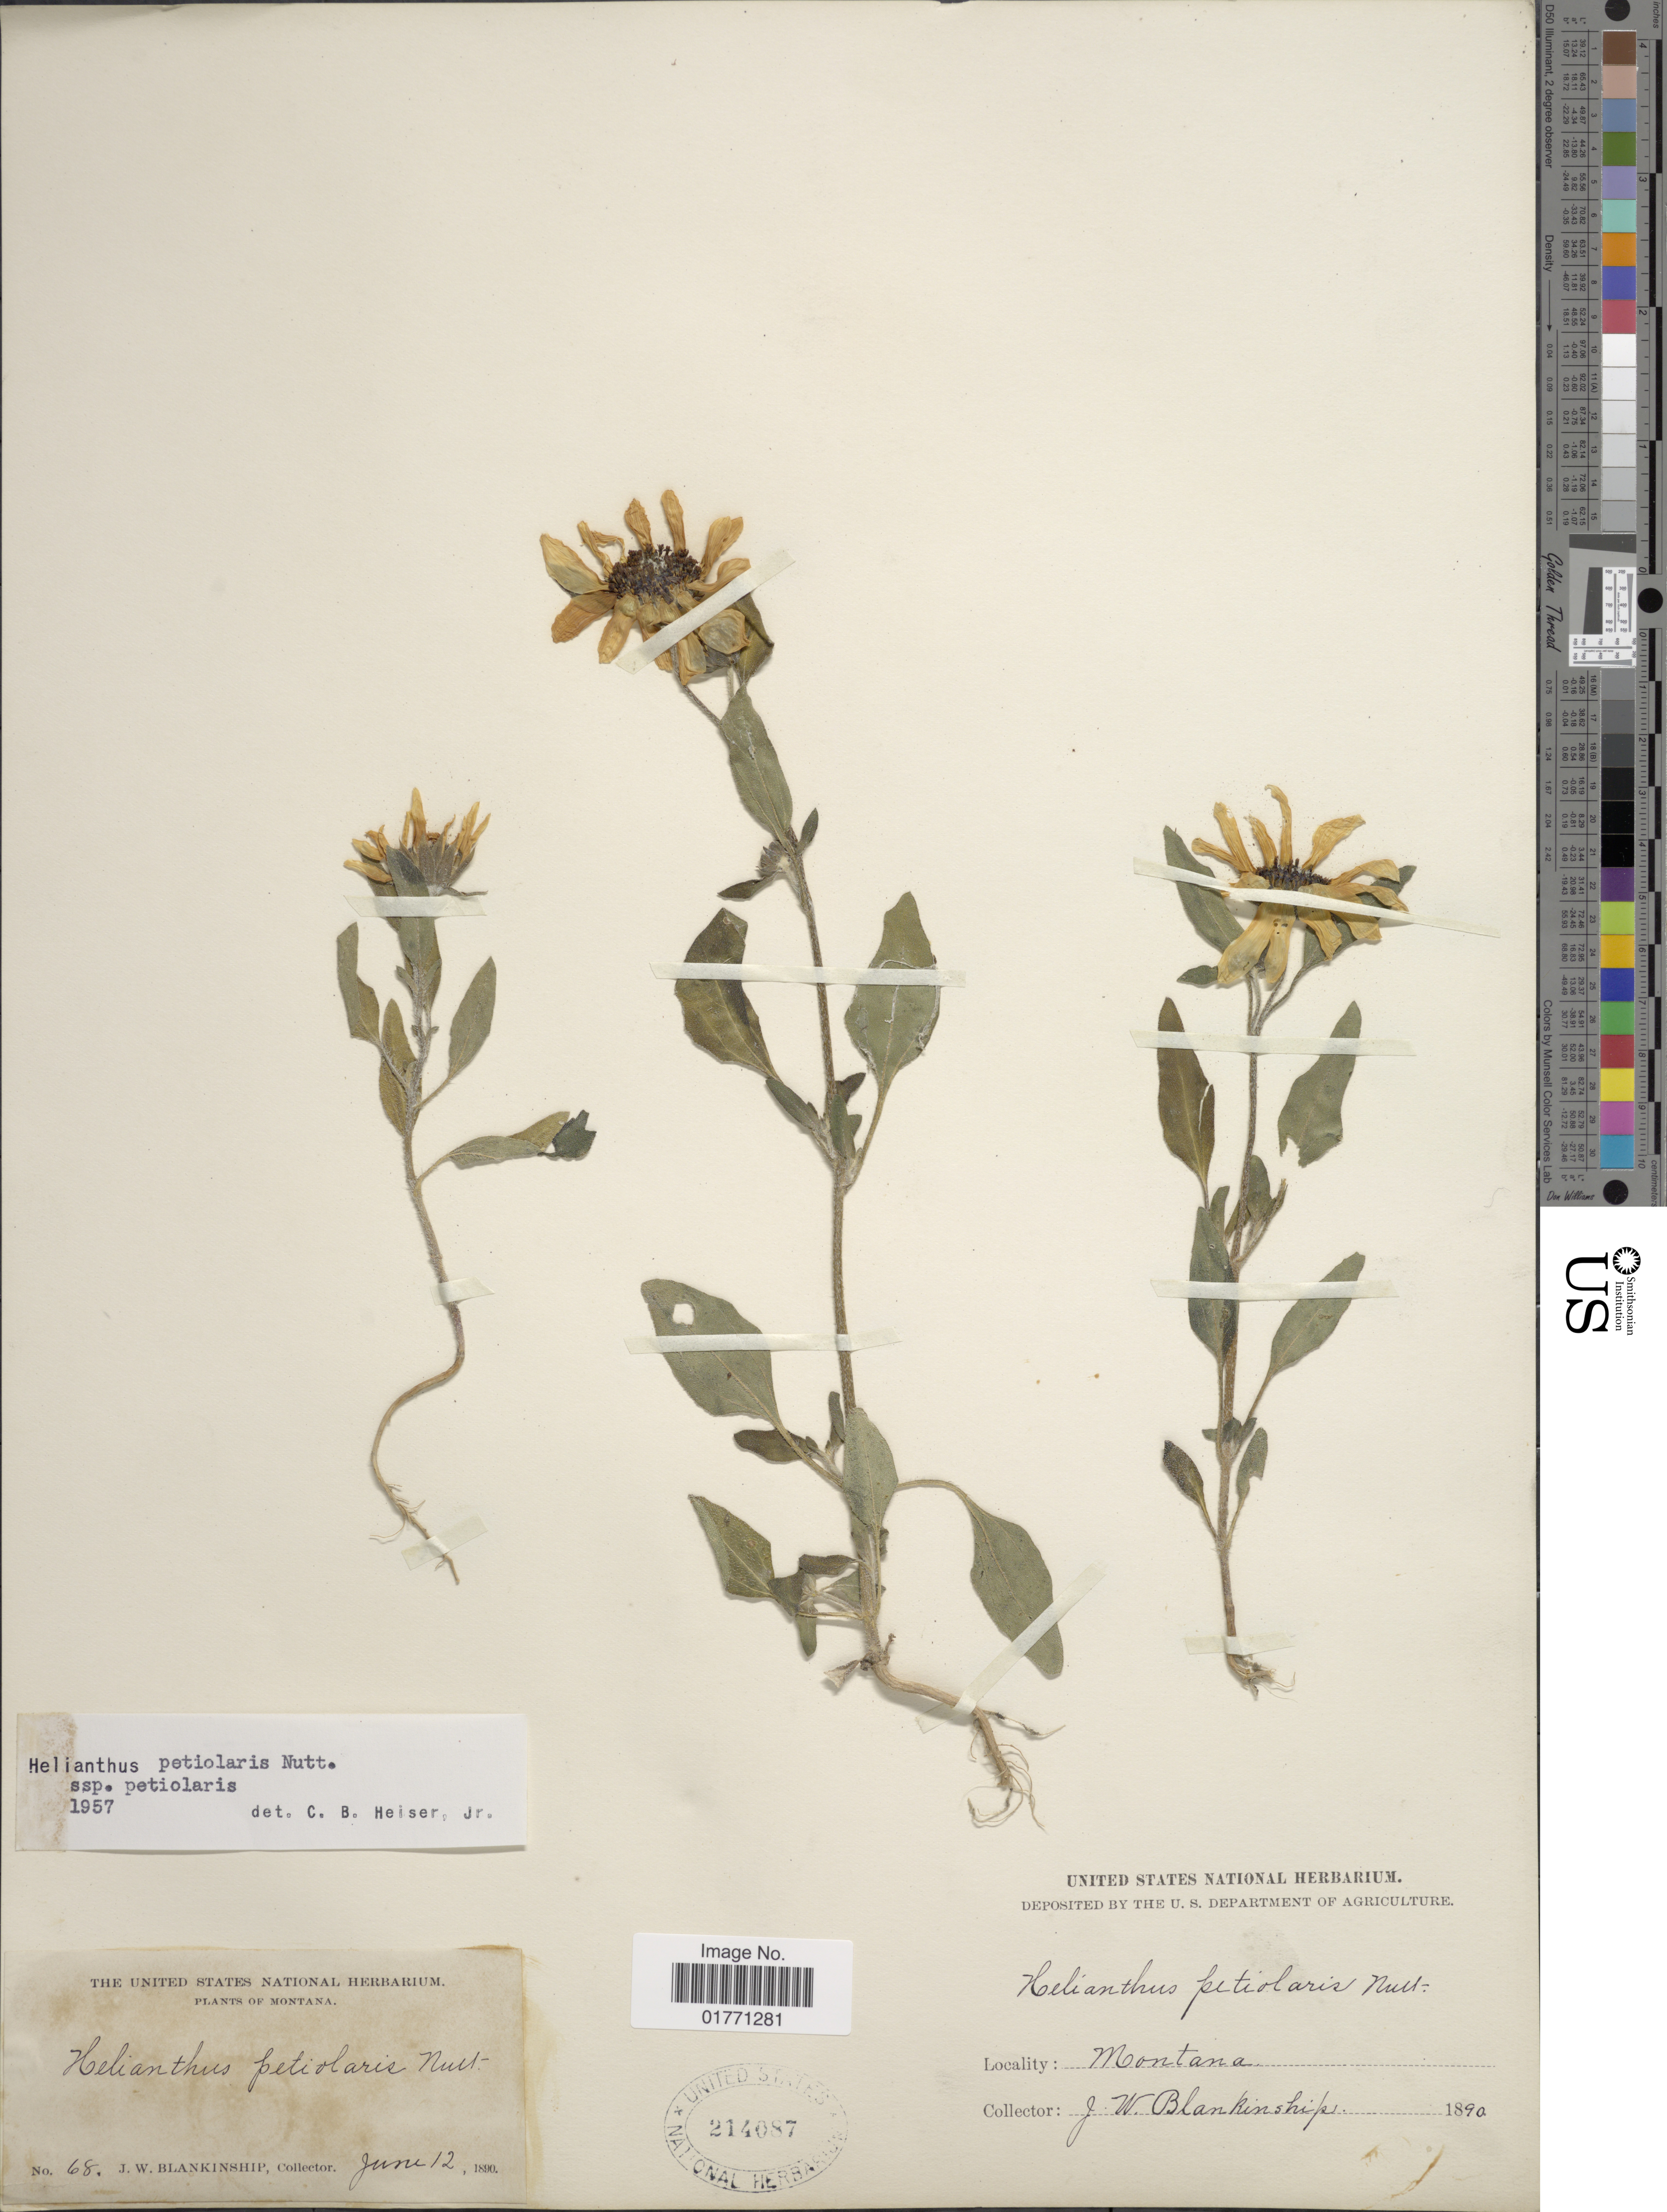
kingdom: Plantae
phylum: Tracheophyta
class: Magnoliopsida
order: Asterales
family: Asteraceae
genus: Helianthus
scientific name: Helianthus petiolaris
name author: Nutt.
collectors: J. W. Blankinship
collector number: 68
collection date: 1890-06-12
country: United States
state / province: Montana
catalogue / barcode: US 214087